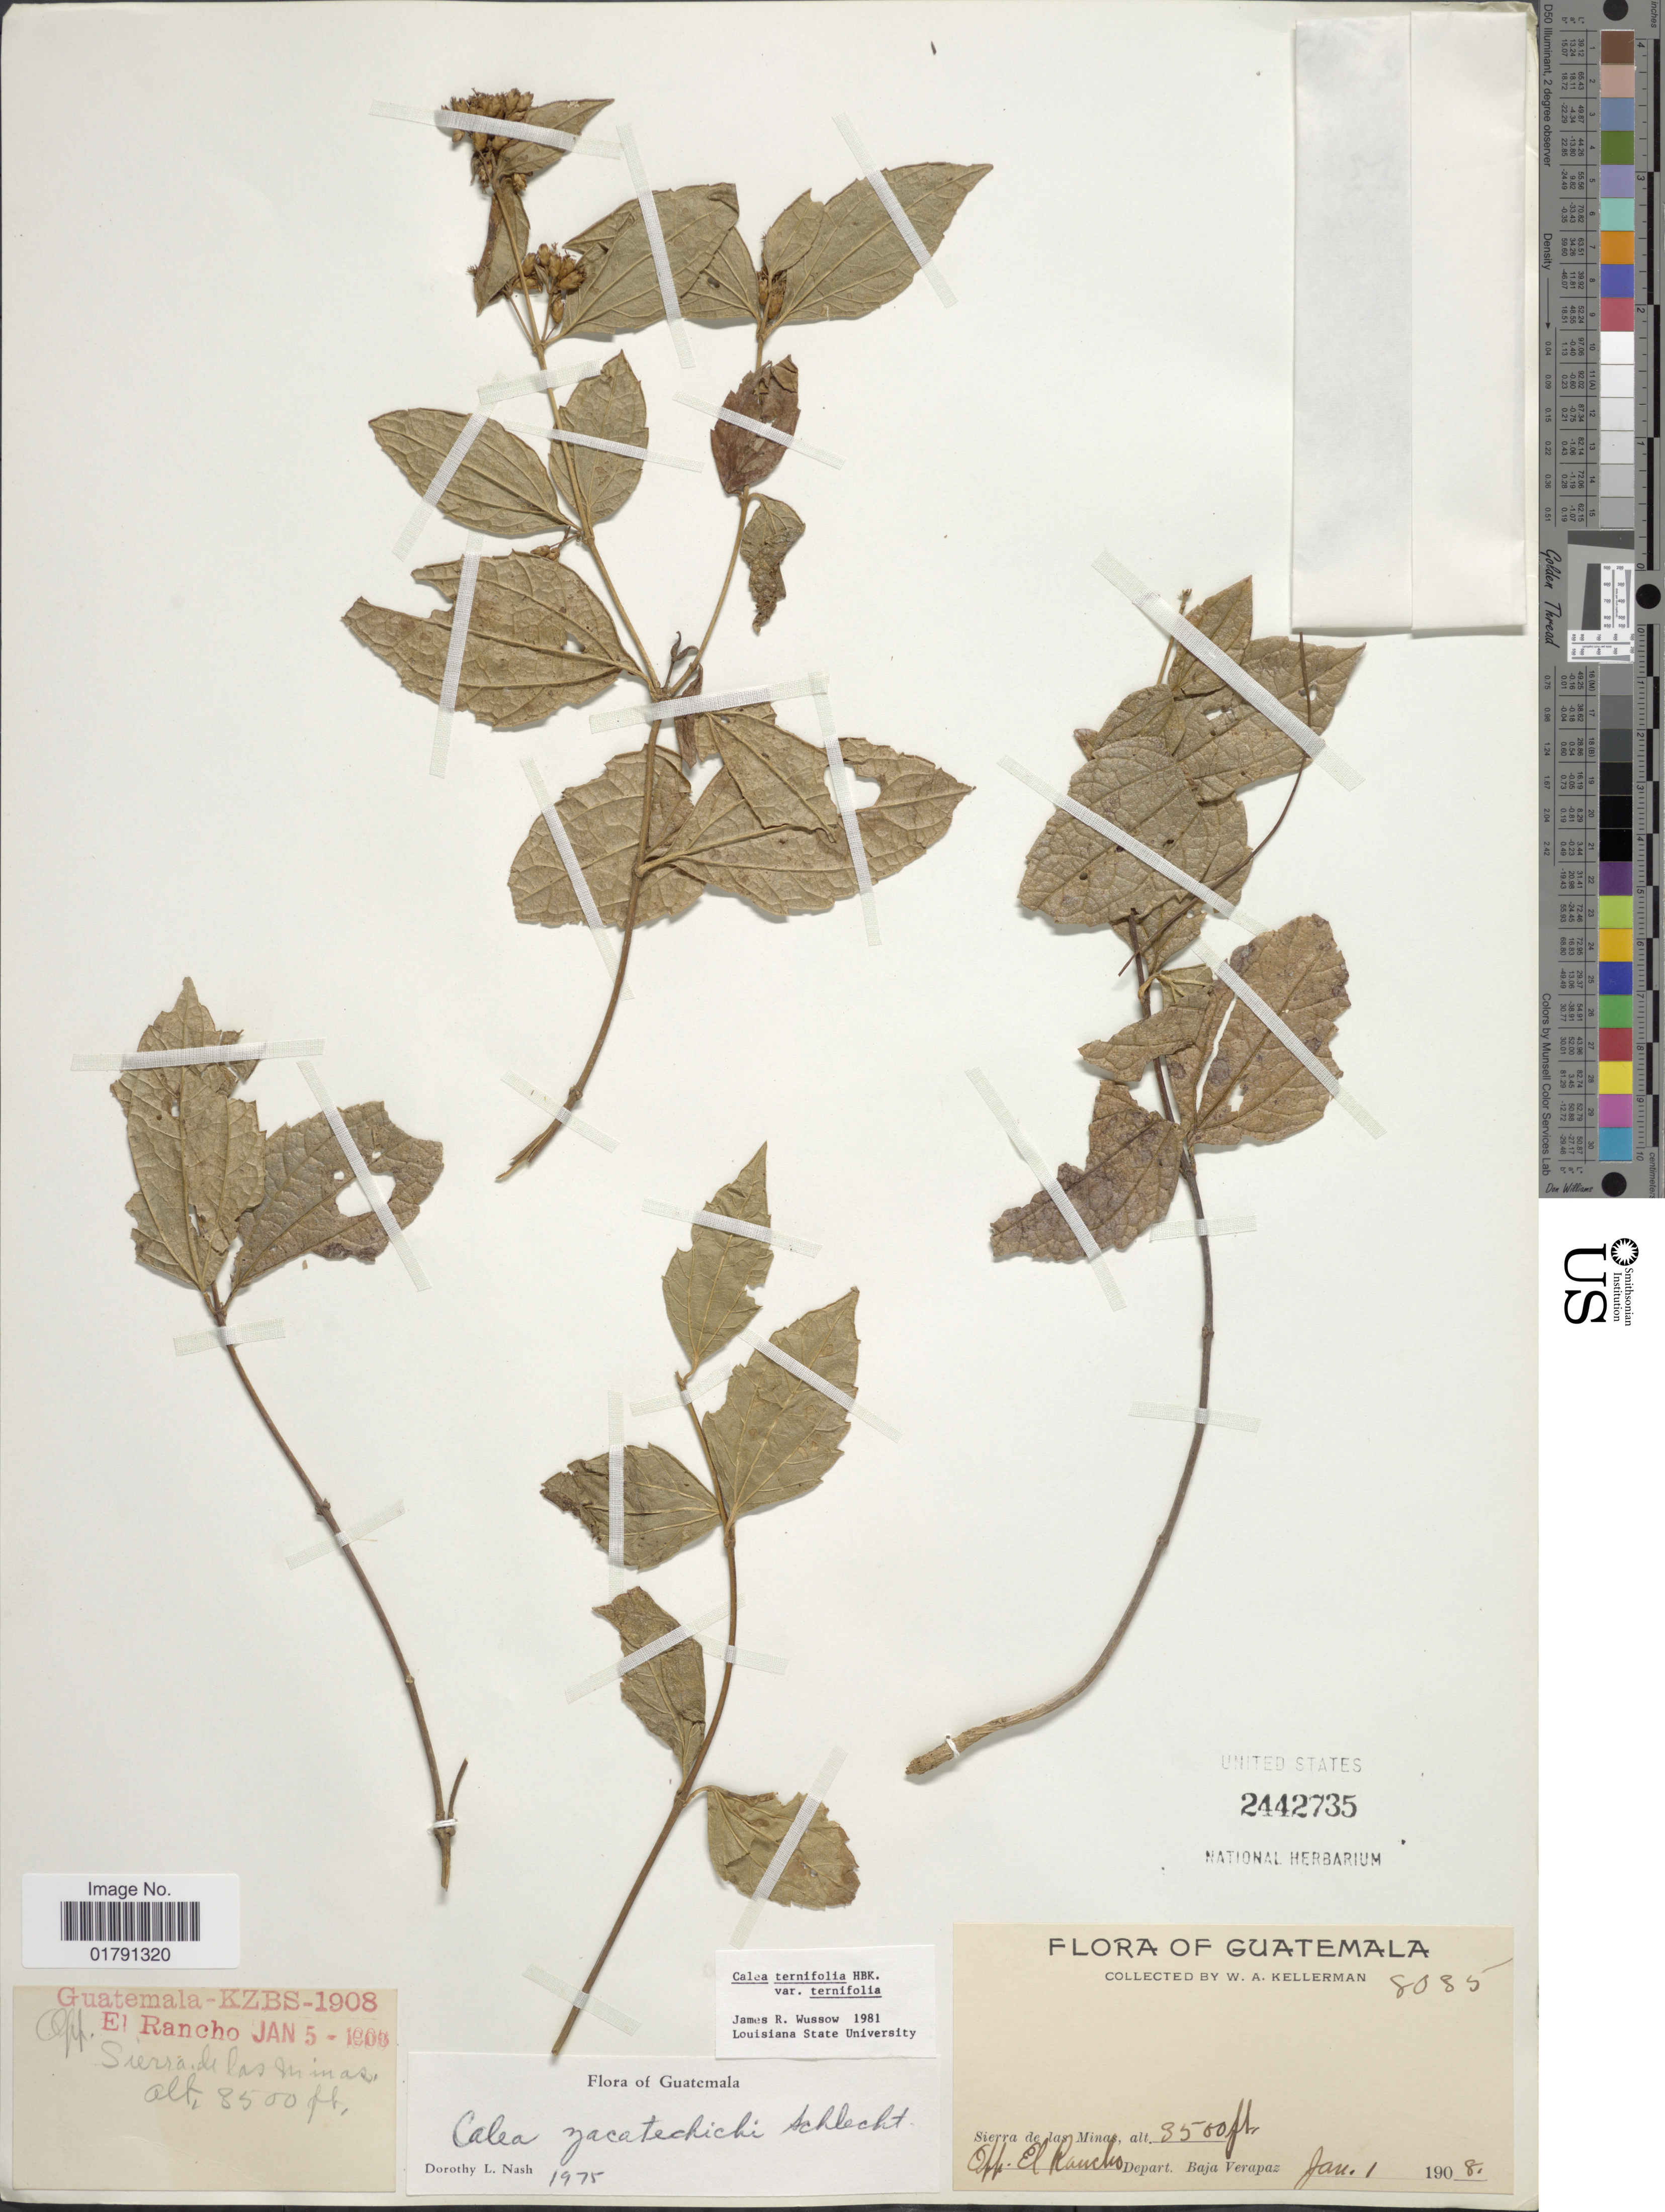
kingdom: Plantae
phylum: Tracheophyta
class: Magnoliopsida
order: Asterales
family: Asteraceae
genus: Calea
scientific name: Calea ternifolia var. ternifolia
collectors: W. Kellerman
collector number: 8085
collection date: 1908-01-05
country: Guatemala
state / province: Baja Verapaz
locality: Sierra de las Minas, Opp. El Rancho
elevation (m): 1067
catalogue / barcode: US 2442735